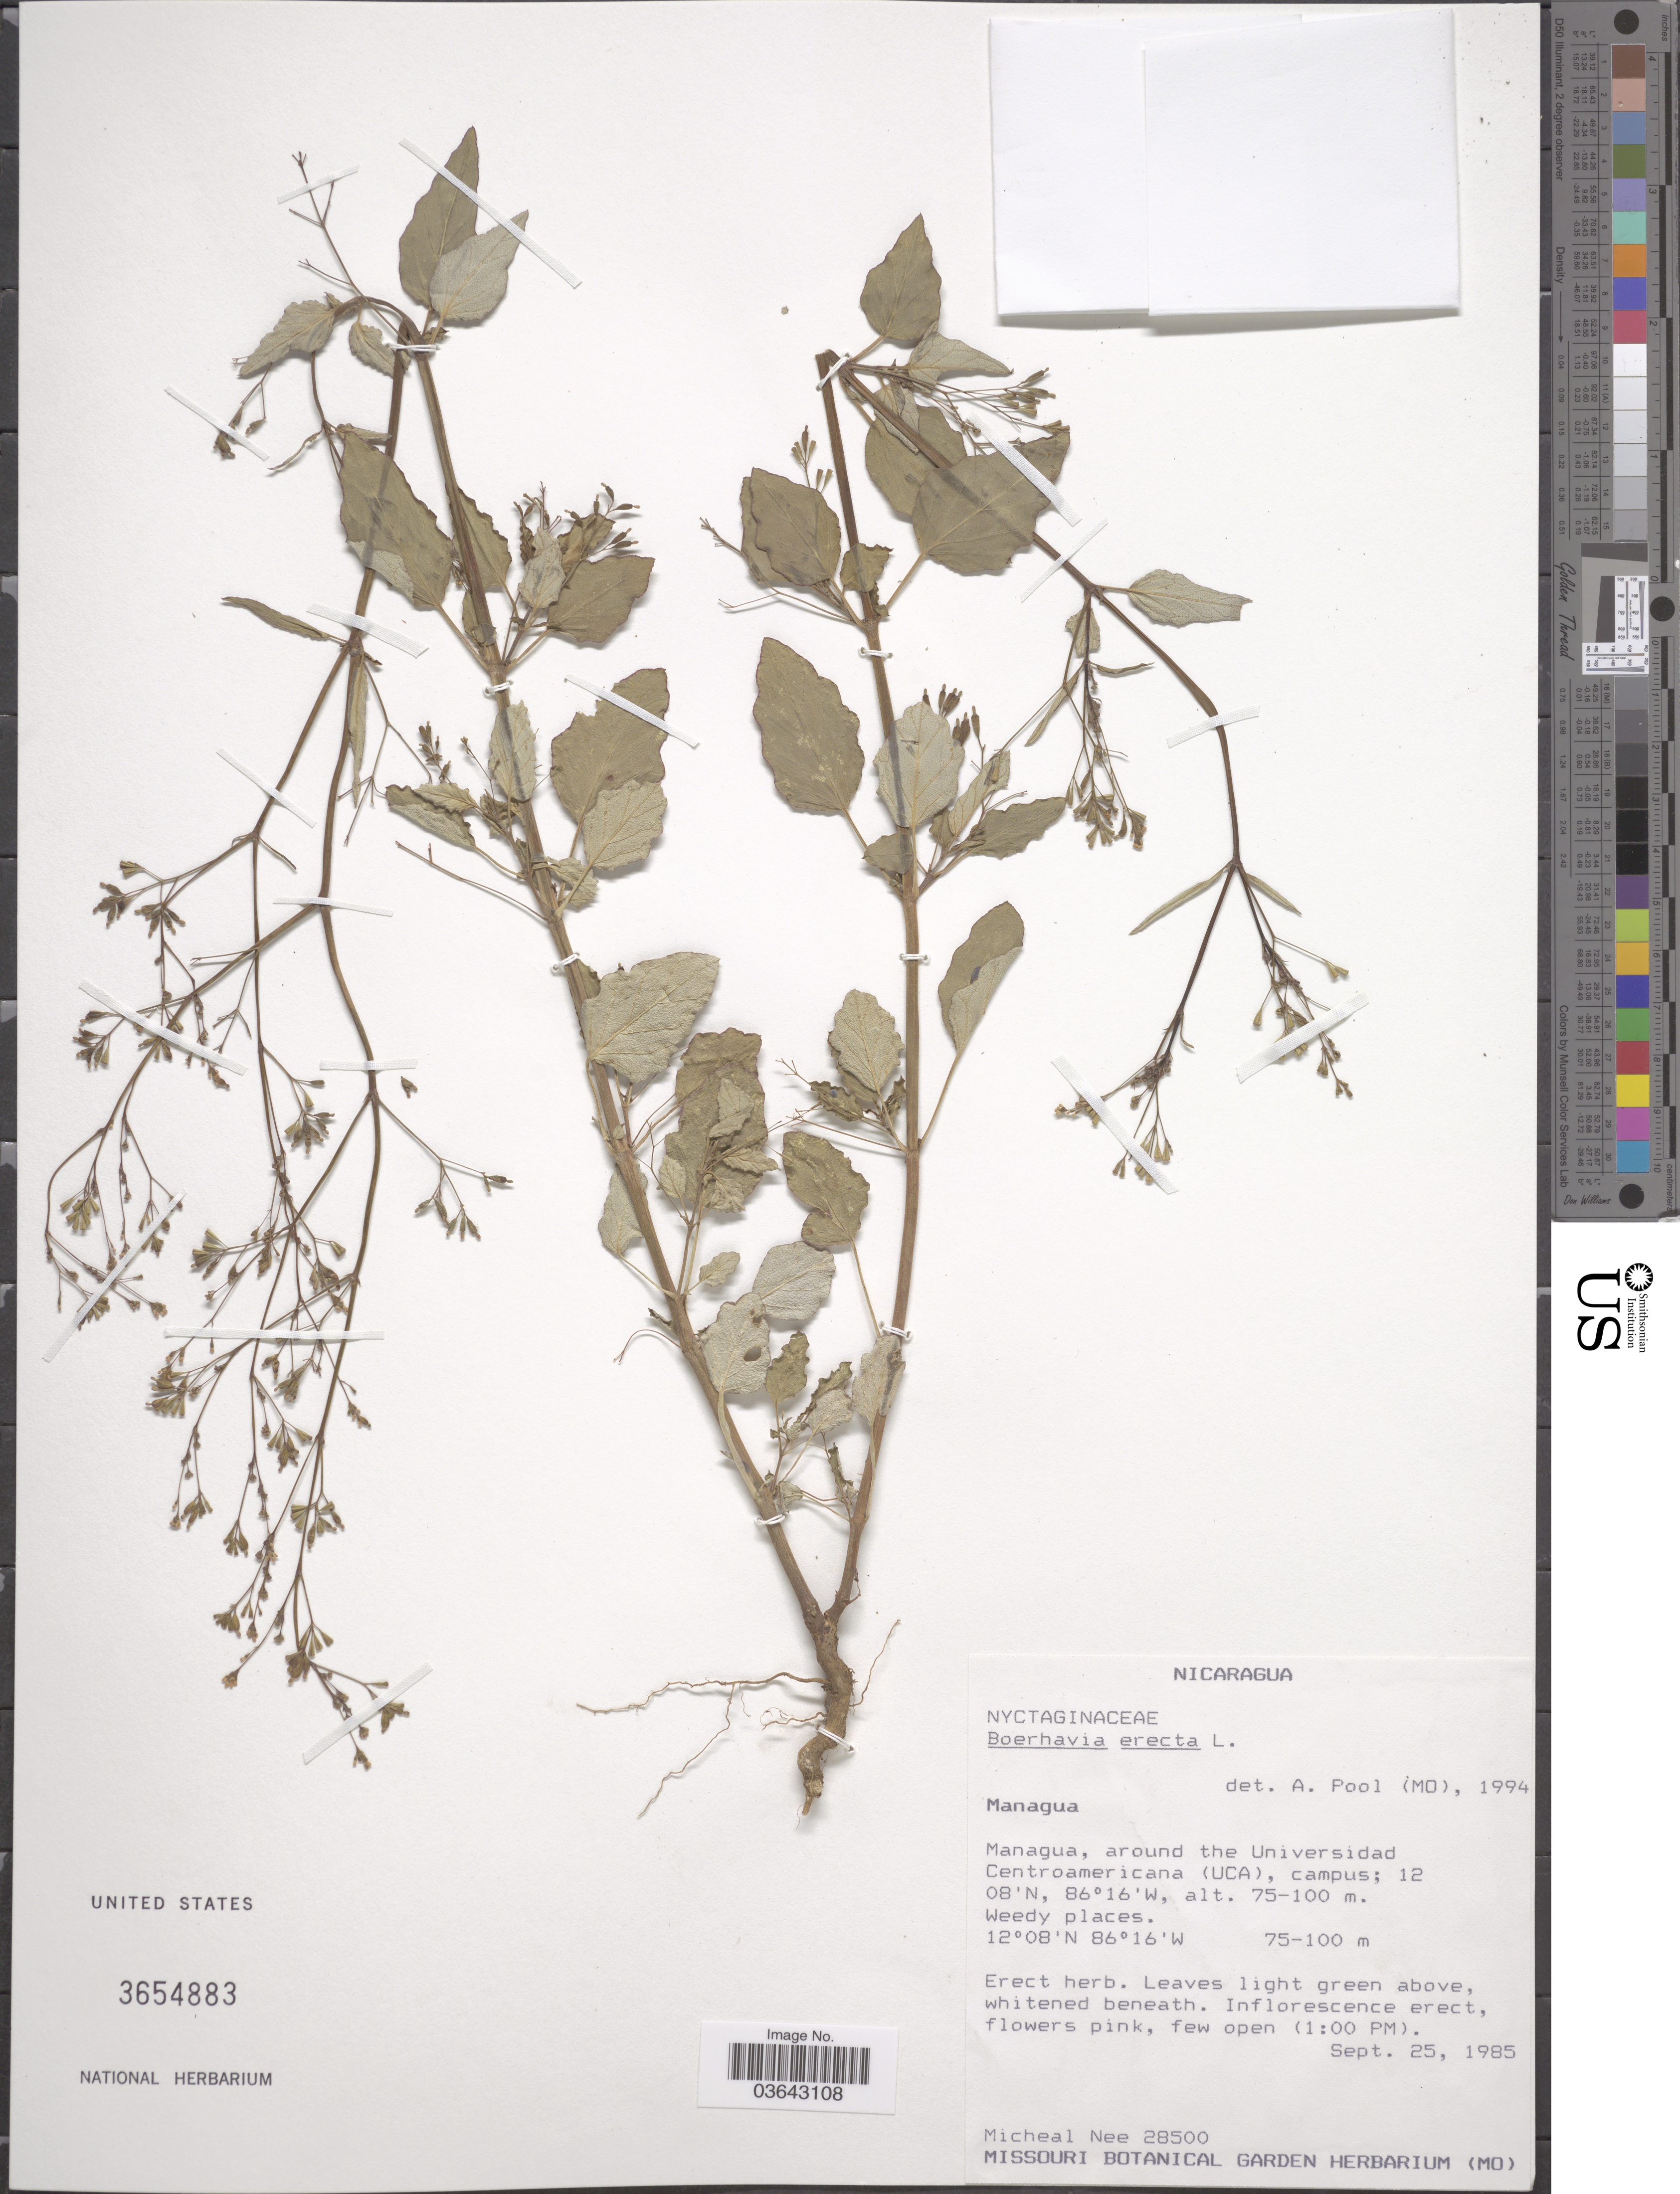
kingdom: Plantae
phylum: Tracheophyta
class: Magnoliopsida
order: Caryophyllales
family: Nyctaginaceae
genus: Boerhavia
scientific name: Boerhavia erecta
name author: L.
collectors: M. Nee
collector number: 28500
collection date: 1985-09-25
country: Nicaragua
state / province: Managua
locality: Managua, around the Universidad Centroamericana (UCA), campus.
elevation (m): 75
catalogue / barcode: US 3654883